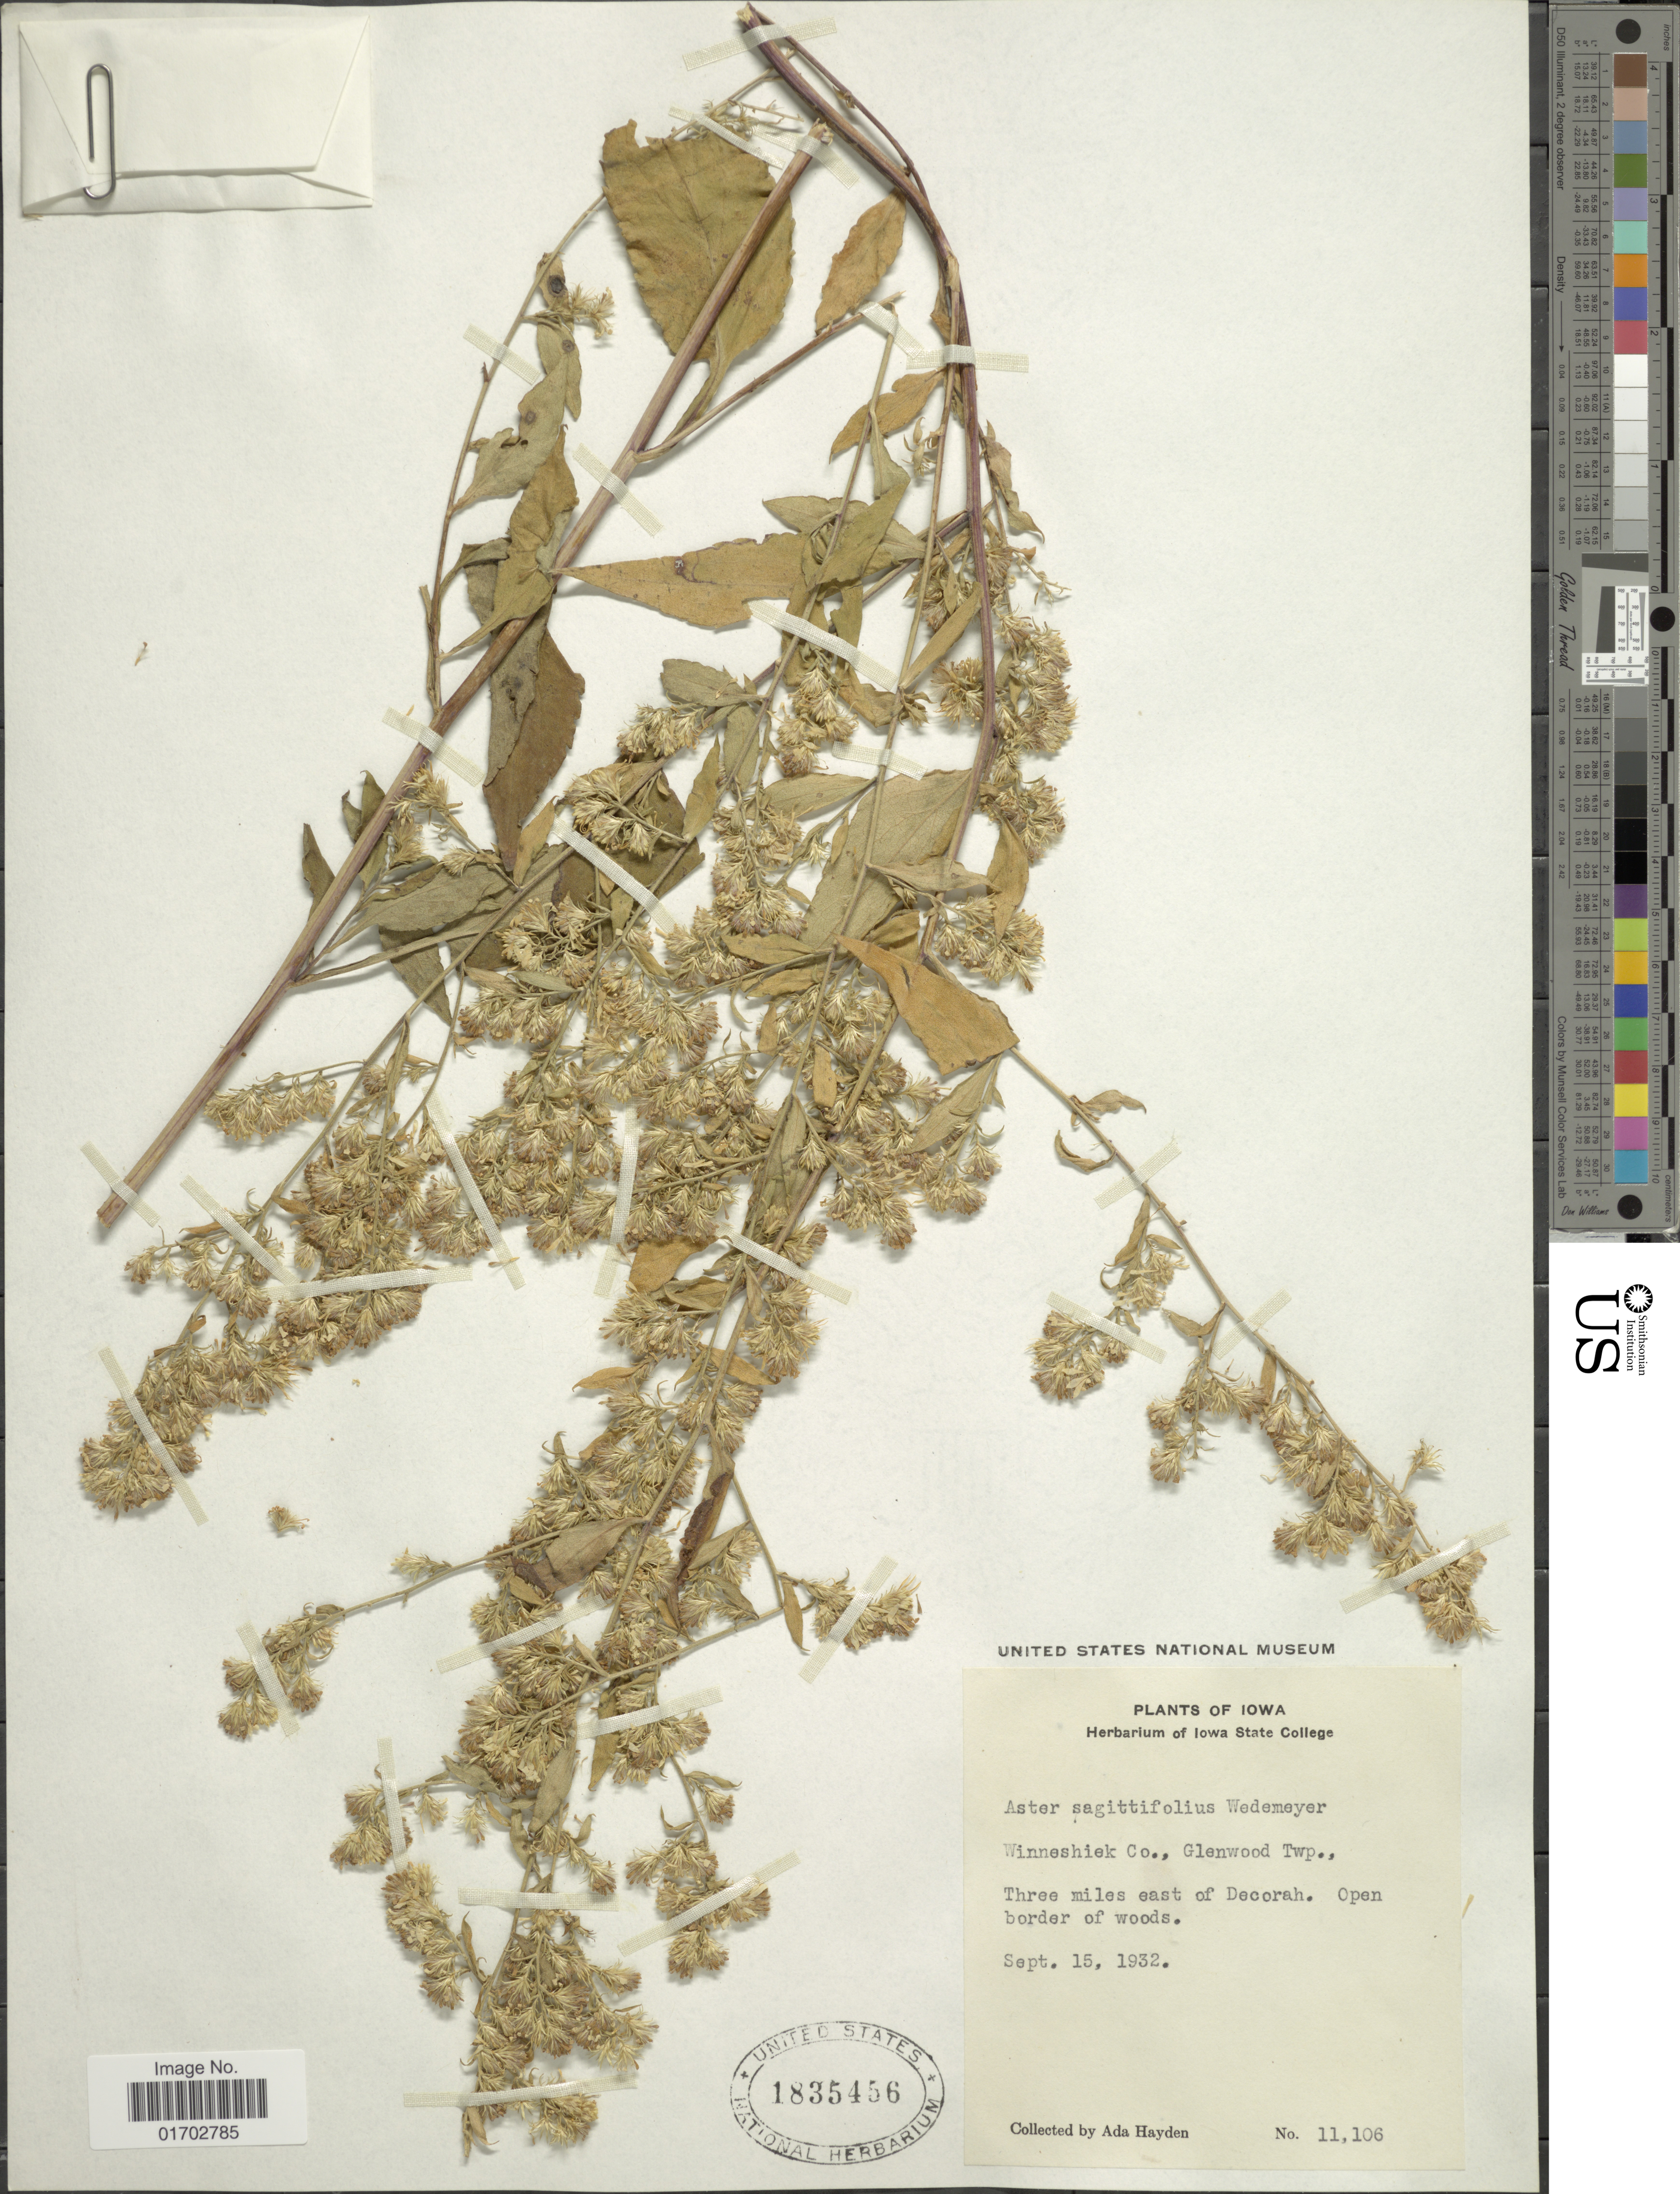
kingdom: Plantae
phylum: Tracheophyta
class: Magnoliopsida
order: Asterales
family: Asteraceae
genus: Symphyotrichum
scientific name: Symphyotrichum sagittifolium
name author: (Wedem. ex Willd.) G.L. Nesom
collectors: Ada Hayden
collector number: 11106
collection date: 1932-09-15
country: United States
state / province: Iowa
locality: Winneshiek Co., Glenwood Twp, three miles east of Decorah.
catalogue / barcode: US 1835456